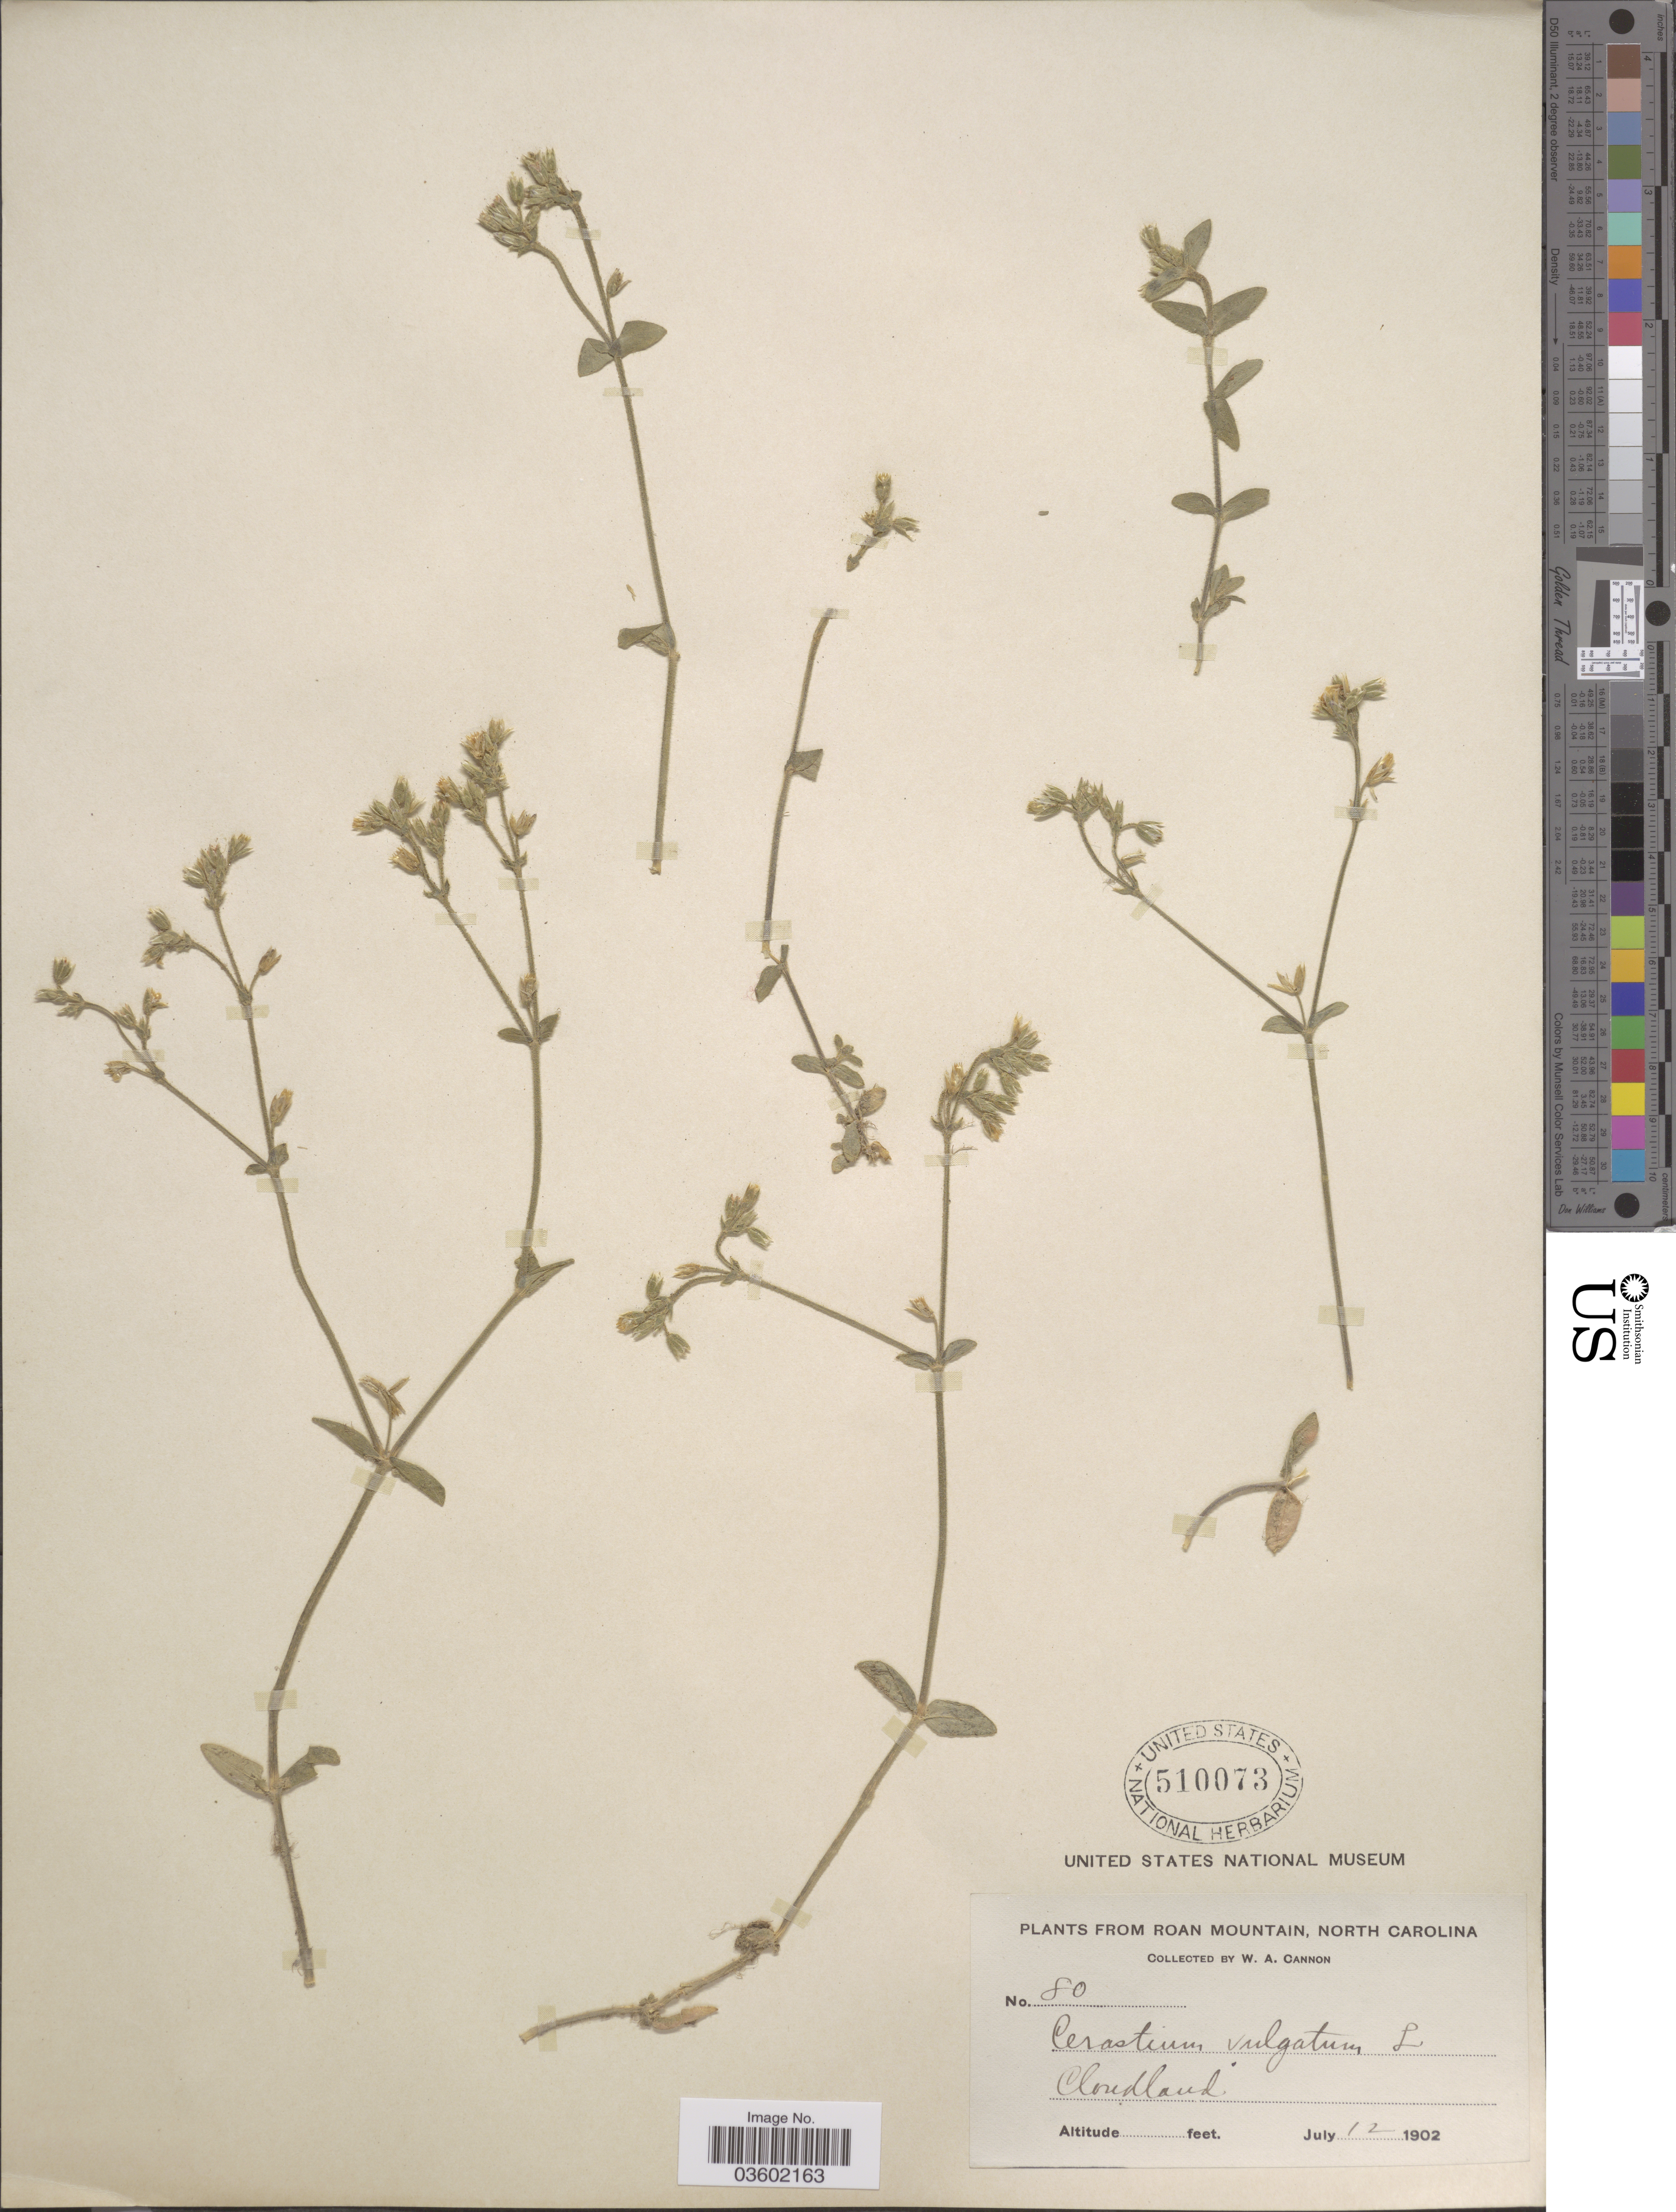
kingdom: Plantae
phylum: Tracheophyta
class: Magnoliopsida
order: Caryophyllales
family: Caryophyllaceae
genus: Cerastium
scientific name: Cerastium vulgatum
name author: L.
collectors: W. Cannon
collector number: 80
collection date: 1902-07-12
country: United States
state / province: North Carolina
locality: Roan Mountain. Cloudland.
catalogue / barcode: US 510073